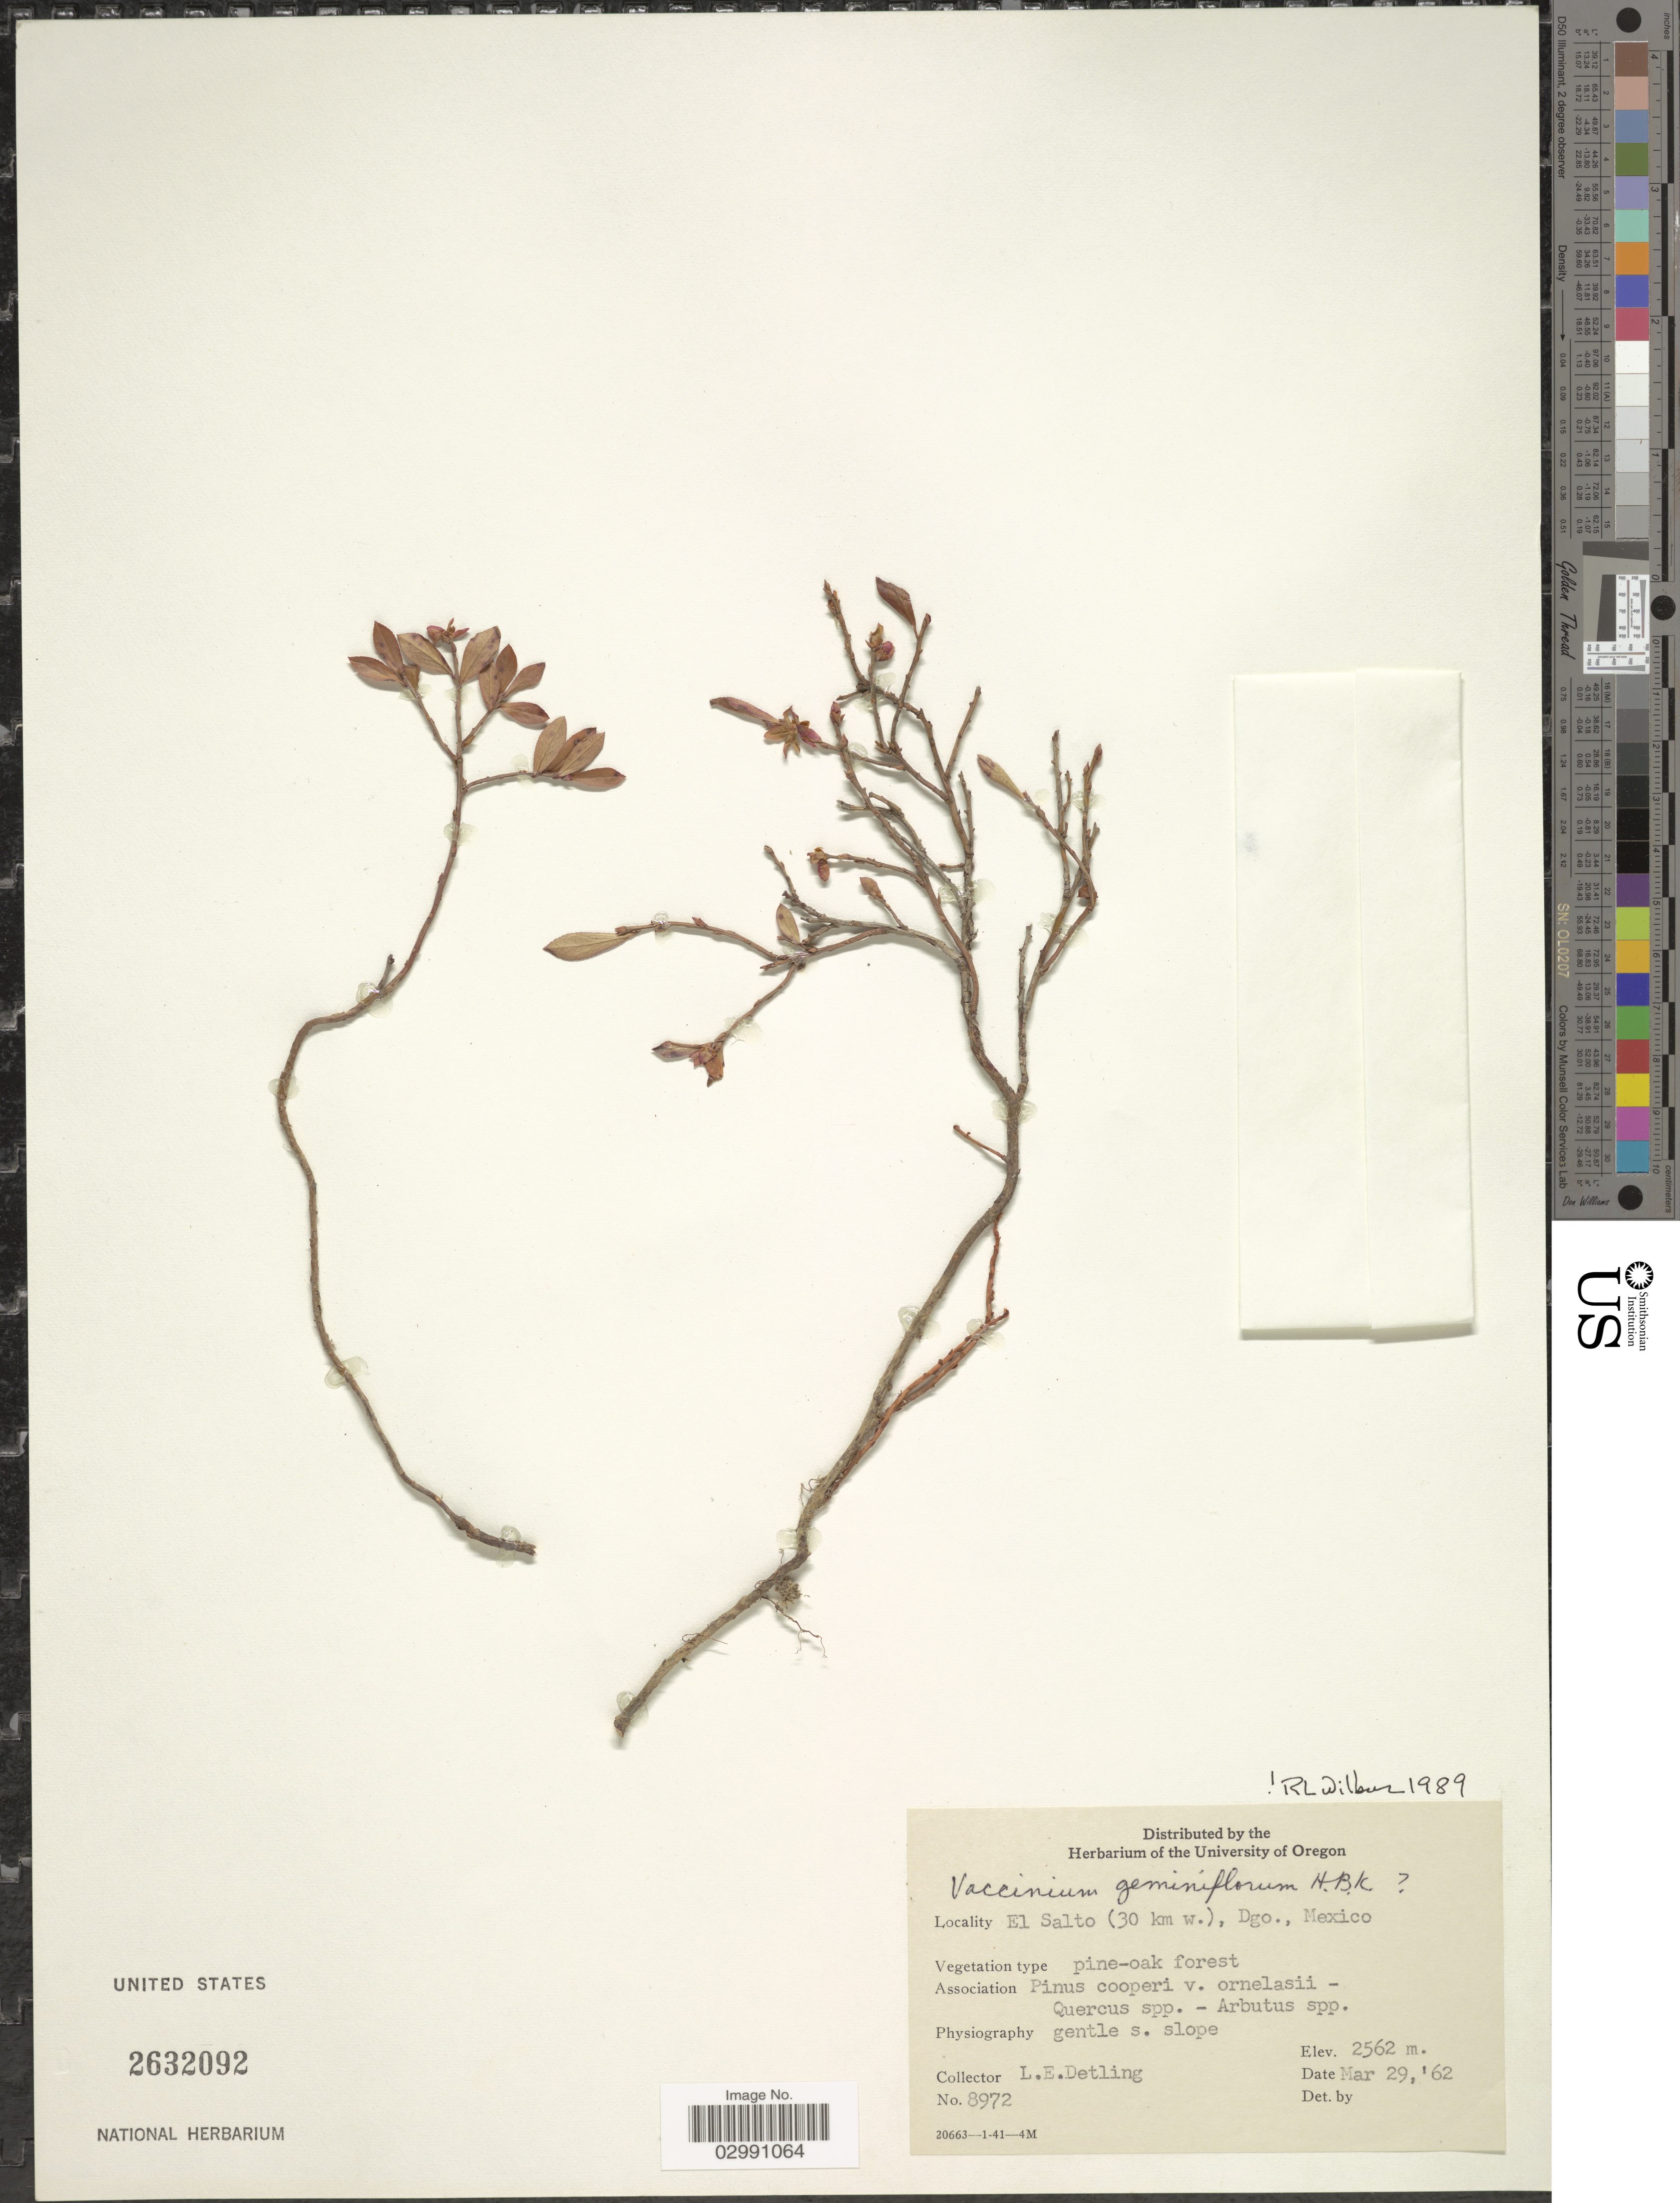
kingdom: Plantae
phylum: Tracheophyta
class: Magnoliopsida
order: Ericales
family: Ericaceae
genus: Vaccinium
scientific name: Vaccinium geminiflorum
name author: Kunth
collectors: L. E. Detling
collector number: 8972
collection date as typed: Transcribed d/m/y: 29/3/62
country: Mexico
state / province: Durango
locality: El Salto (30 km w.).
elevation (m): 2562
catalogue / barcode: US 2632092